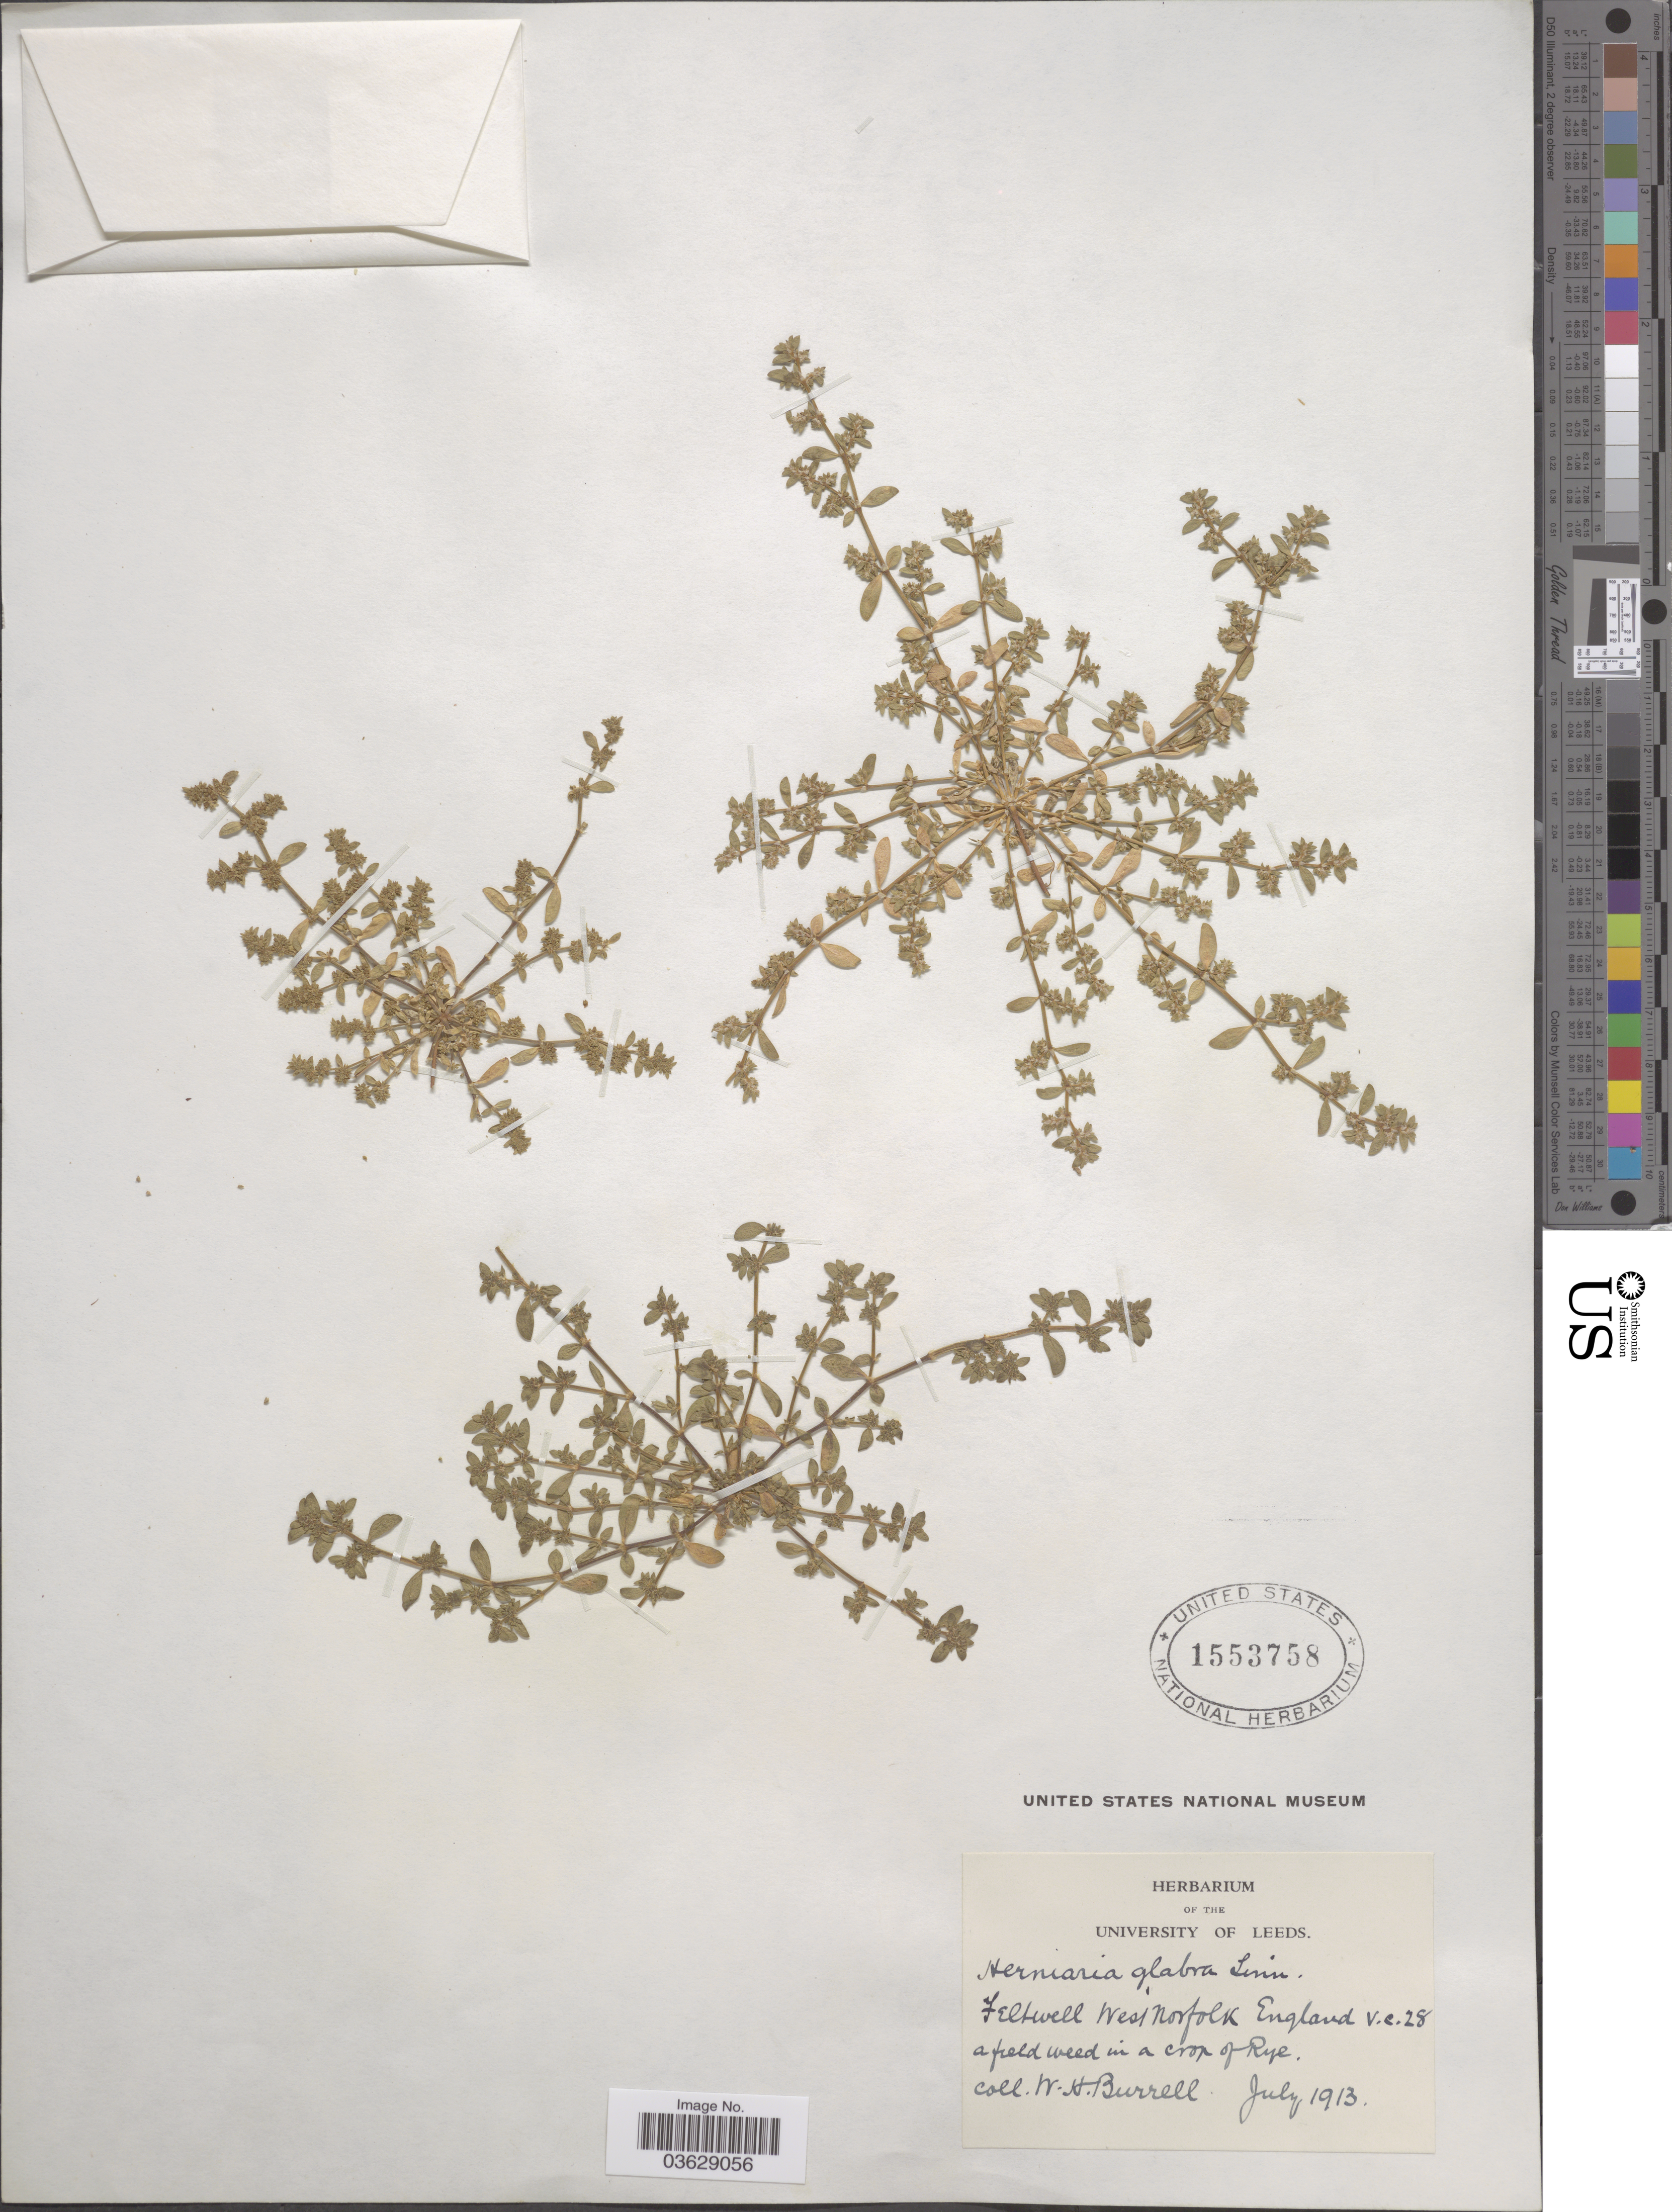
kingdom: Plantae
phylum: Tracheophyta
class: Magnoliopsida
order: Caryophyllales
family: Caryophyllaceae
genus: Herniaria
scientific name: Herniaria glabra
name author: L.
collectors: W. H. Burrell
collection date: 1913-07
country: United Kingdom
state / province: England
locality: Feltwell West Norfolk England v.c.28. A field weed in a crop of Rye. [unsure placement]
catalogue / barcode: US 1553758